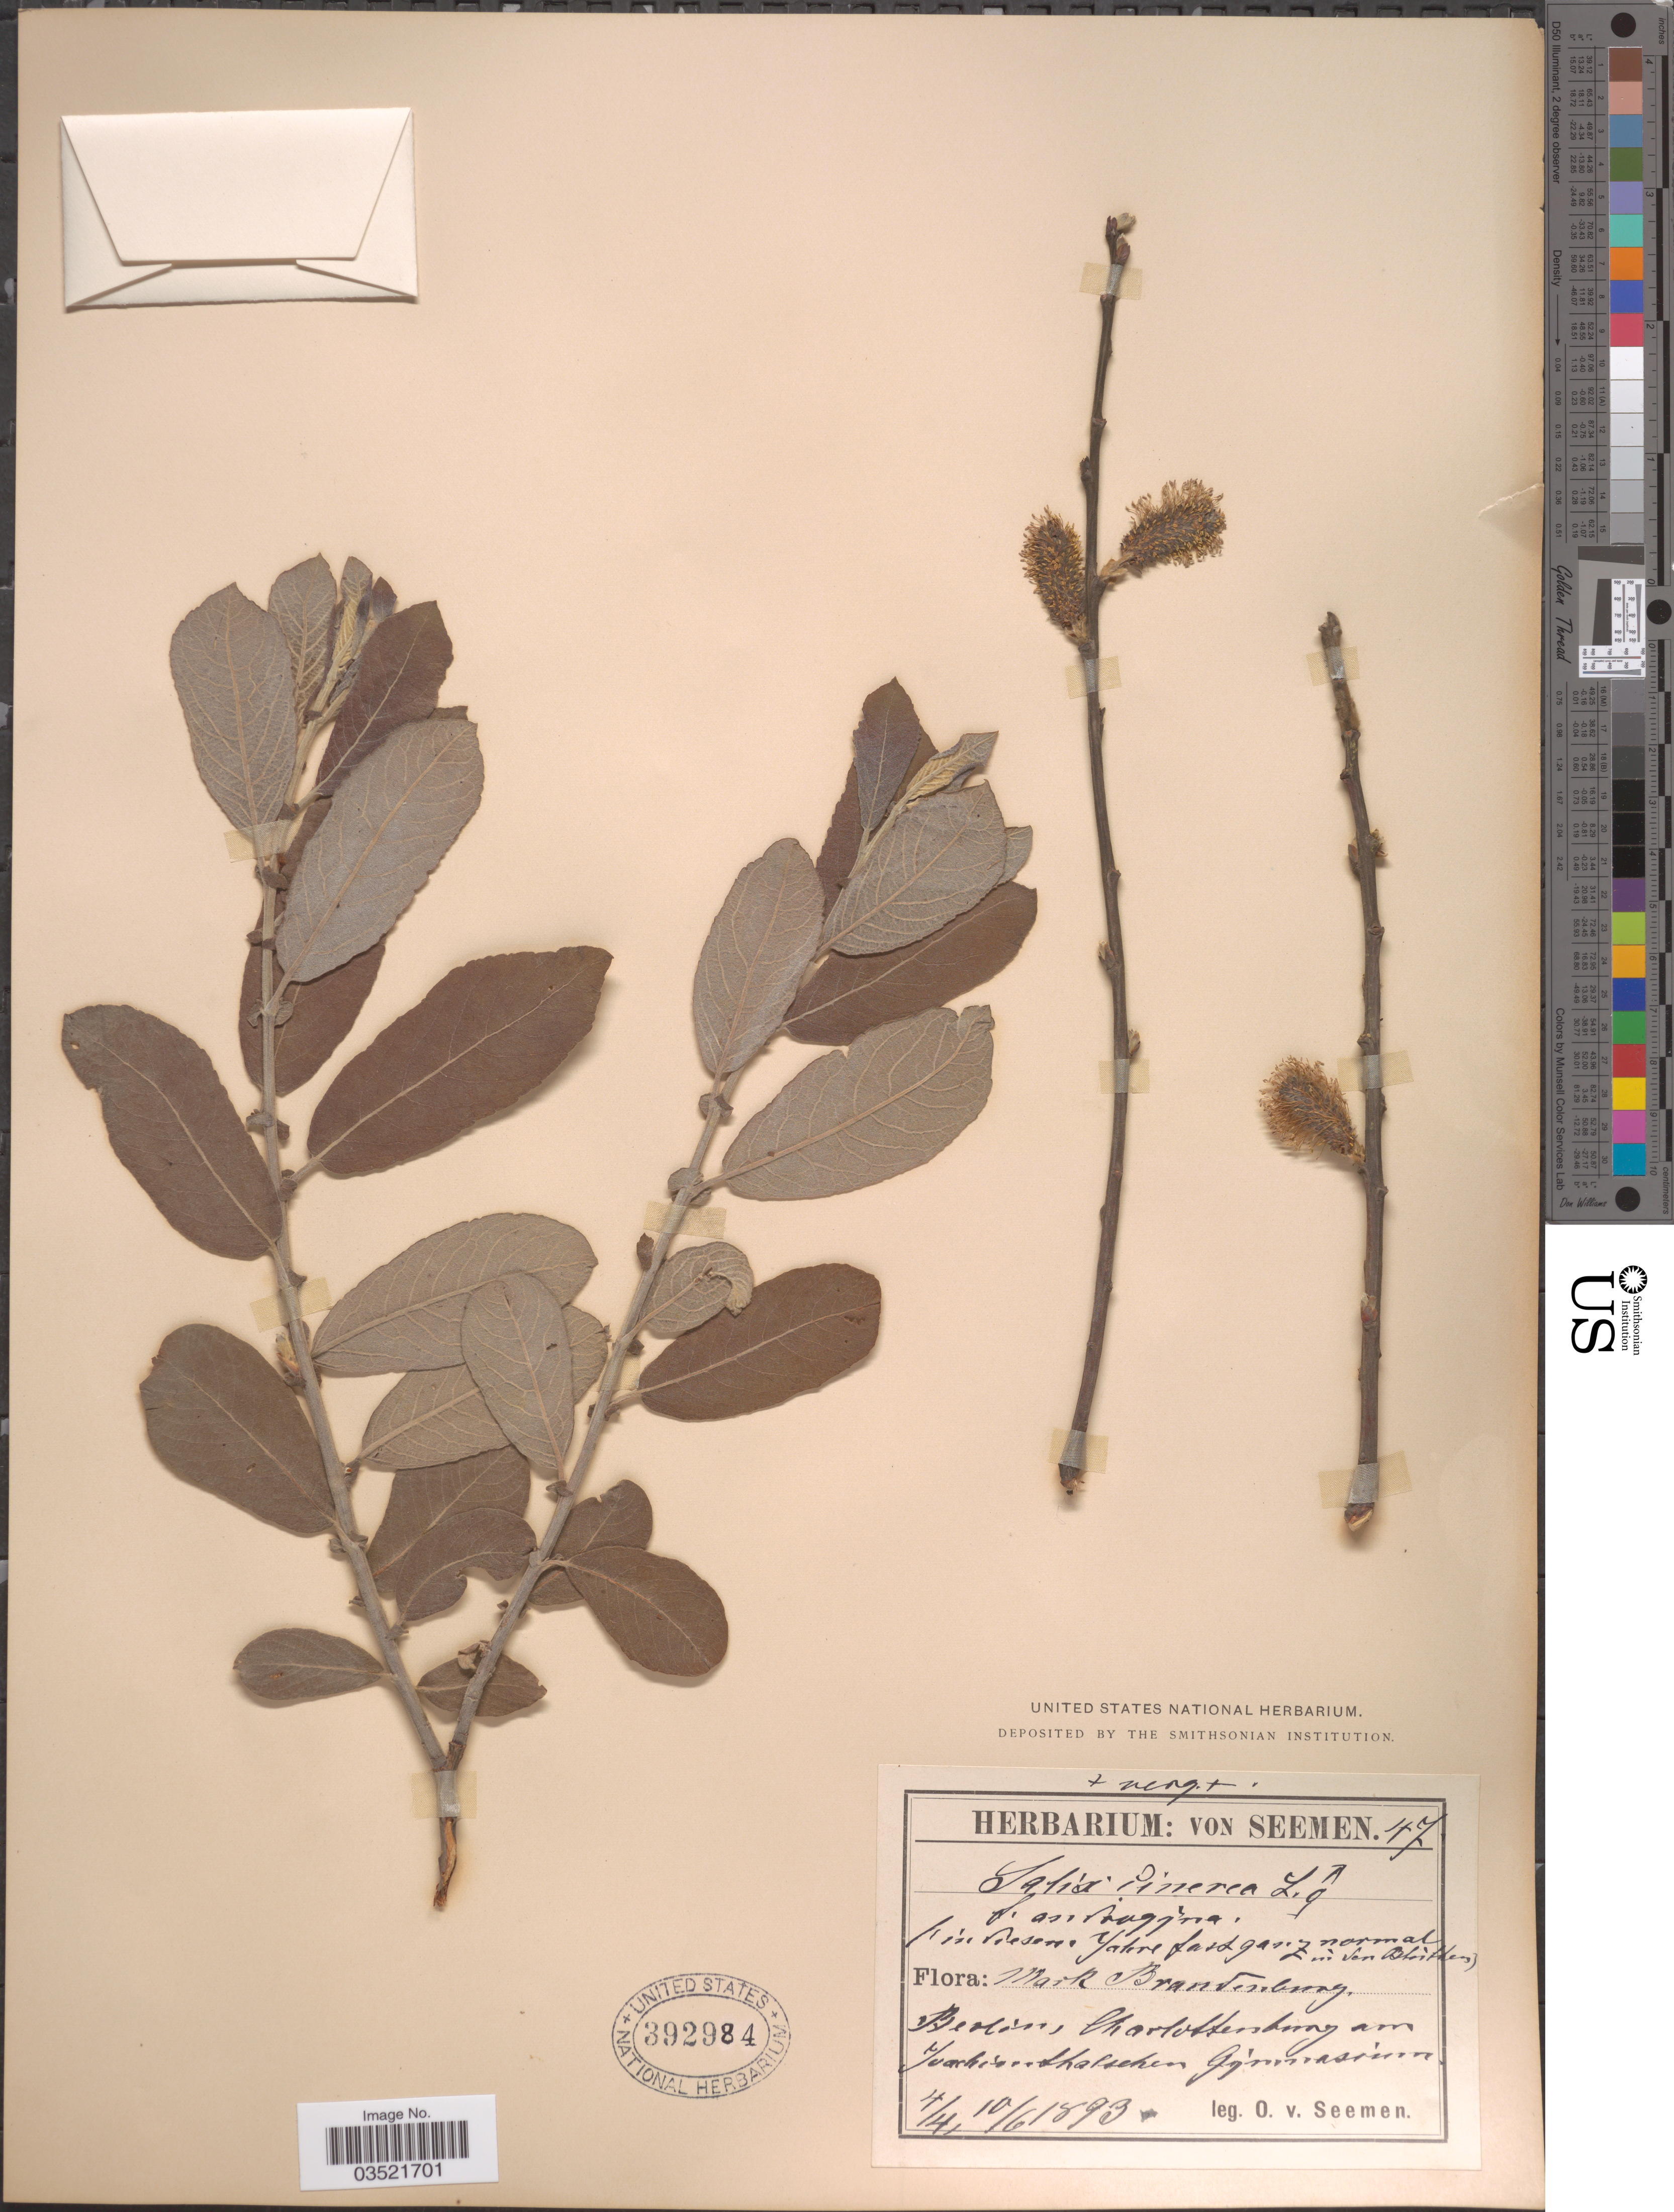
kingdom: Plantae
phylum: Tracheophyta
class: Magnoliopsida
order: Malpighiales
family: Salicaceae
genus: Salix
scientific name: Salix cinerea f. androgyna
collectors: K. O. von Seemen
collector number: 47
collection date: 1893-04-04/1893-06-10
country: Germany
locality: Mark Brandenburg, Berlin, Charlottenburg am Kackisnthaschen [interpreted] Gymnasium.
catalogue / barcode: US 392984